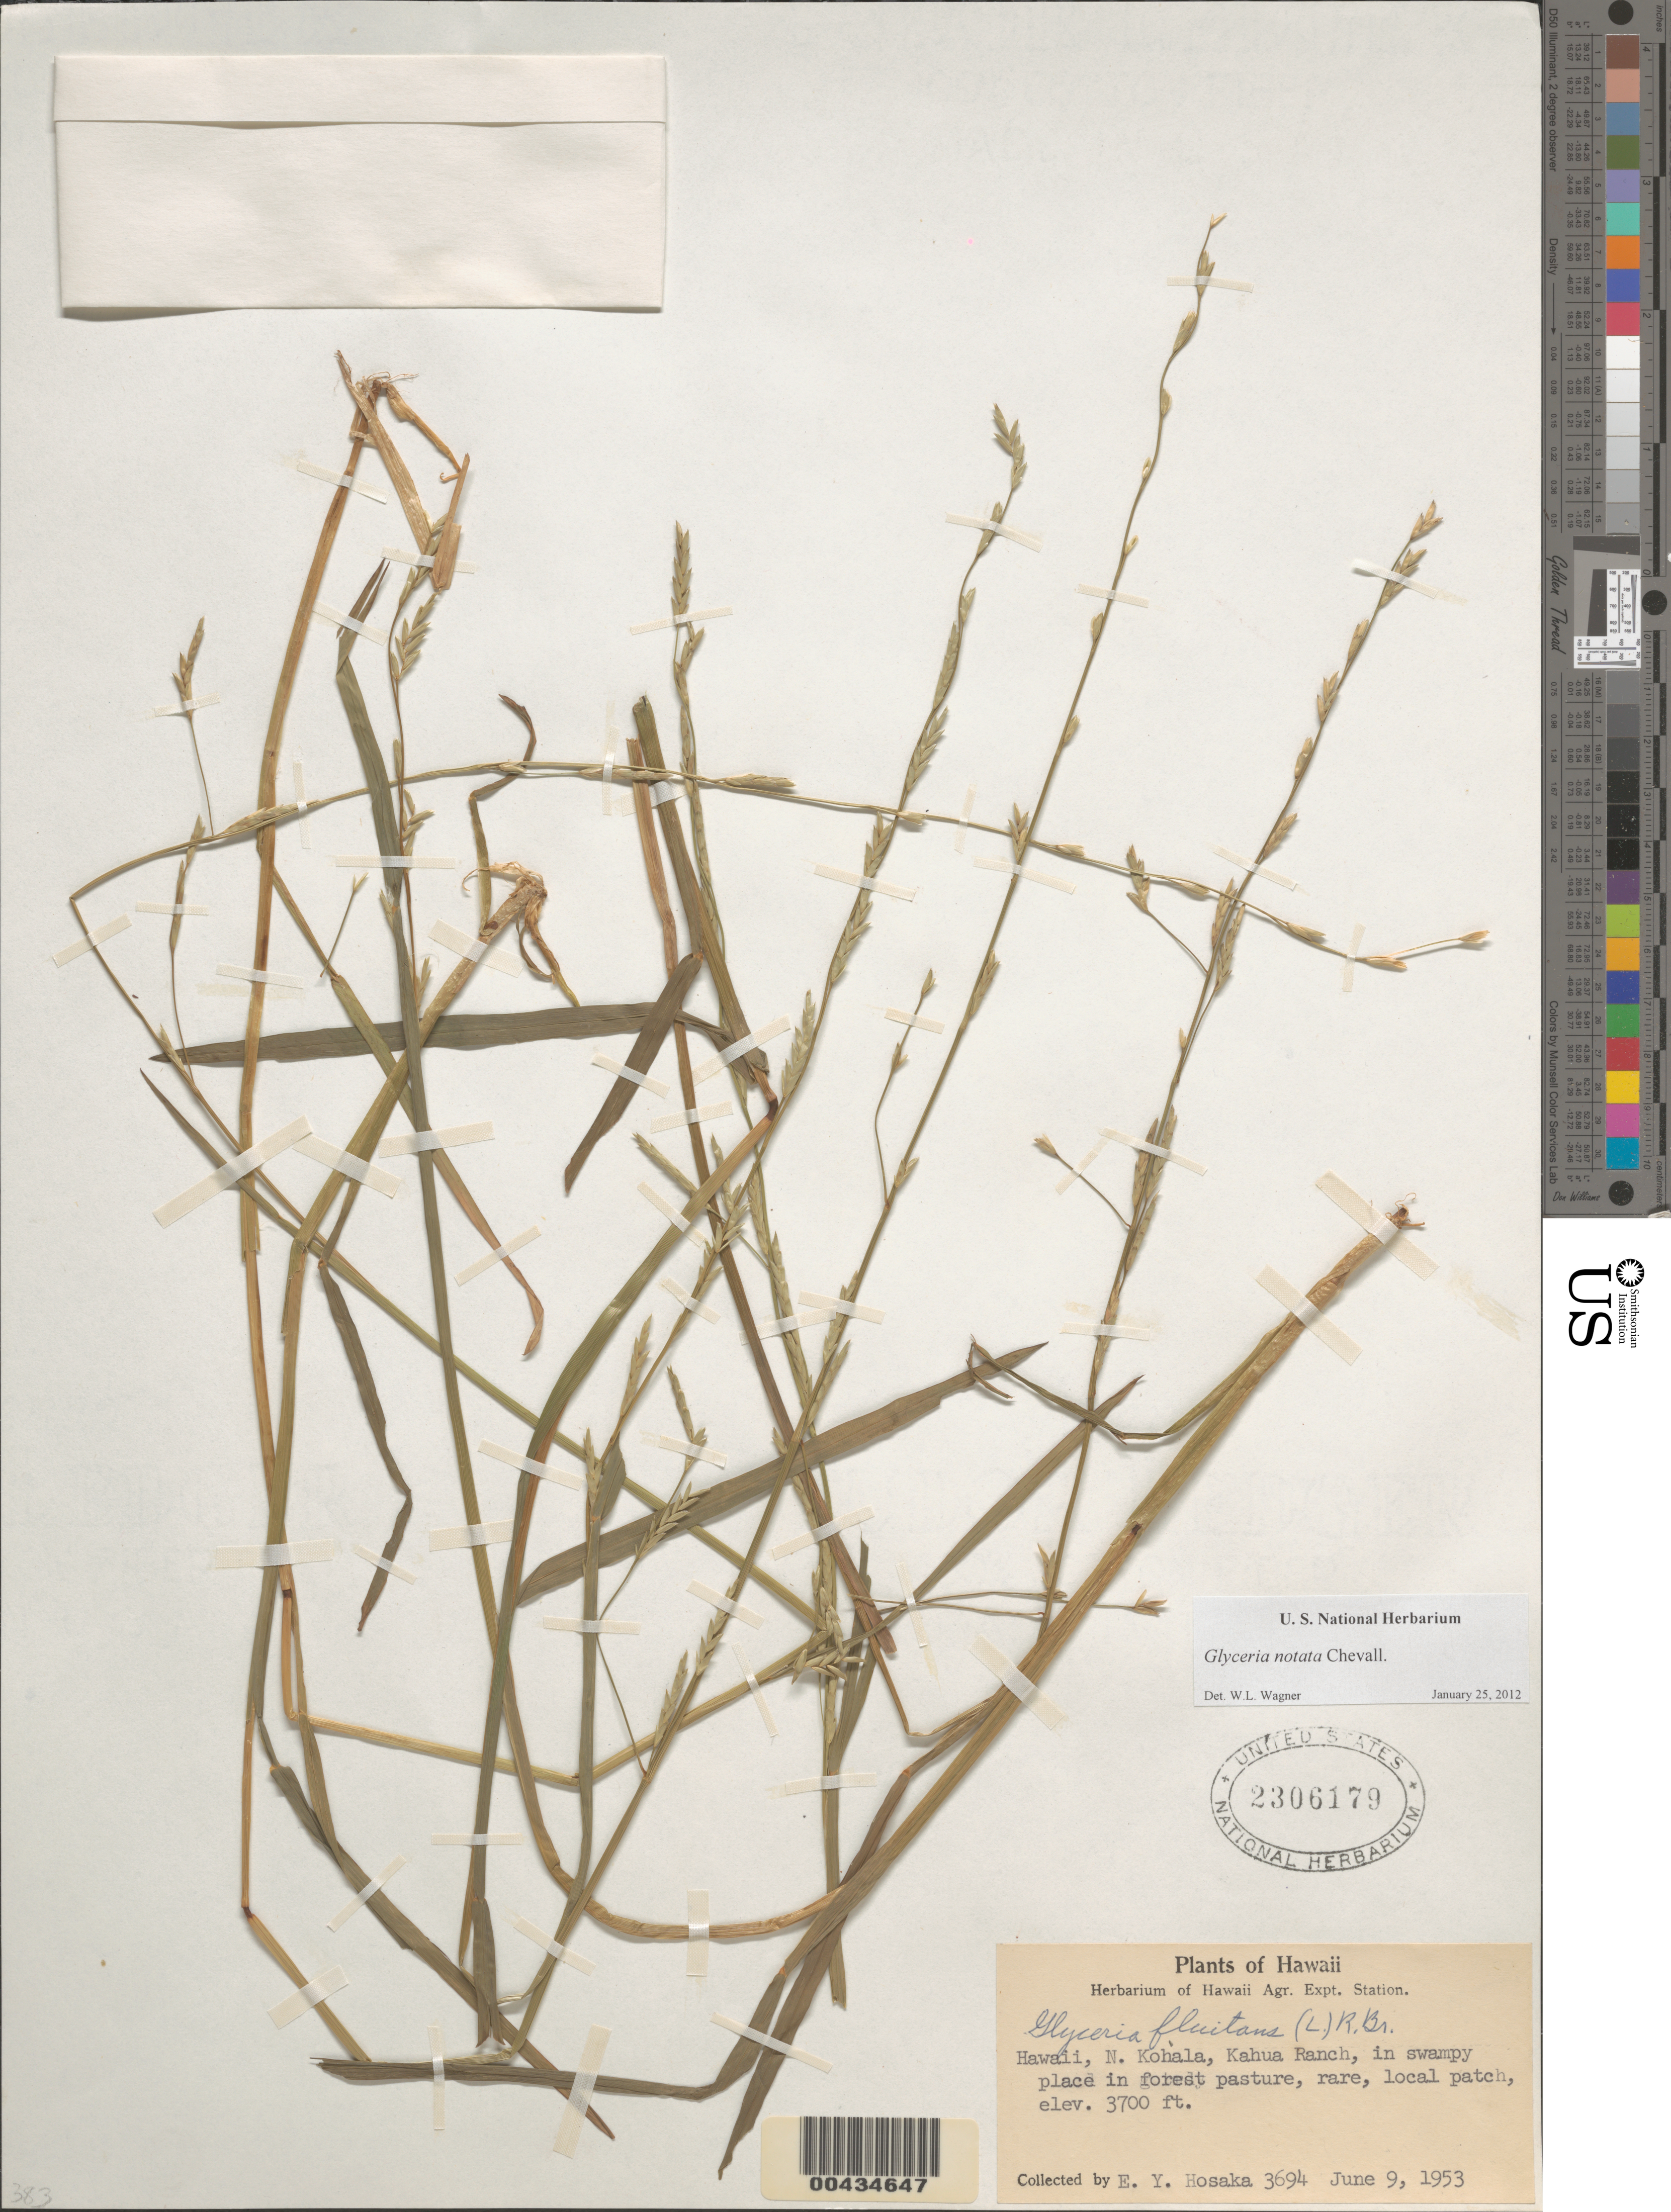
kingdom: Plantae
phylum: Tracheophyta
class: Liliopsida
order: Poales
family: Poaceae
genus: Glyceria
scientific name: Glyceria notata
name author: Chevall.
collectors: E. Y. Hosaka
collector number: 3694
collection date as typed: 9 Jun 1953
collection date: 1953-06-09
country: United States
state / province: Hawaii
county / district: Hawaii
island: Hawaii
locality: N Kohala, Kahua Ranch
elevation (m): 1128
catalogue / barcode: US 2306179